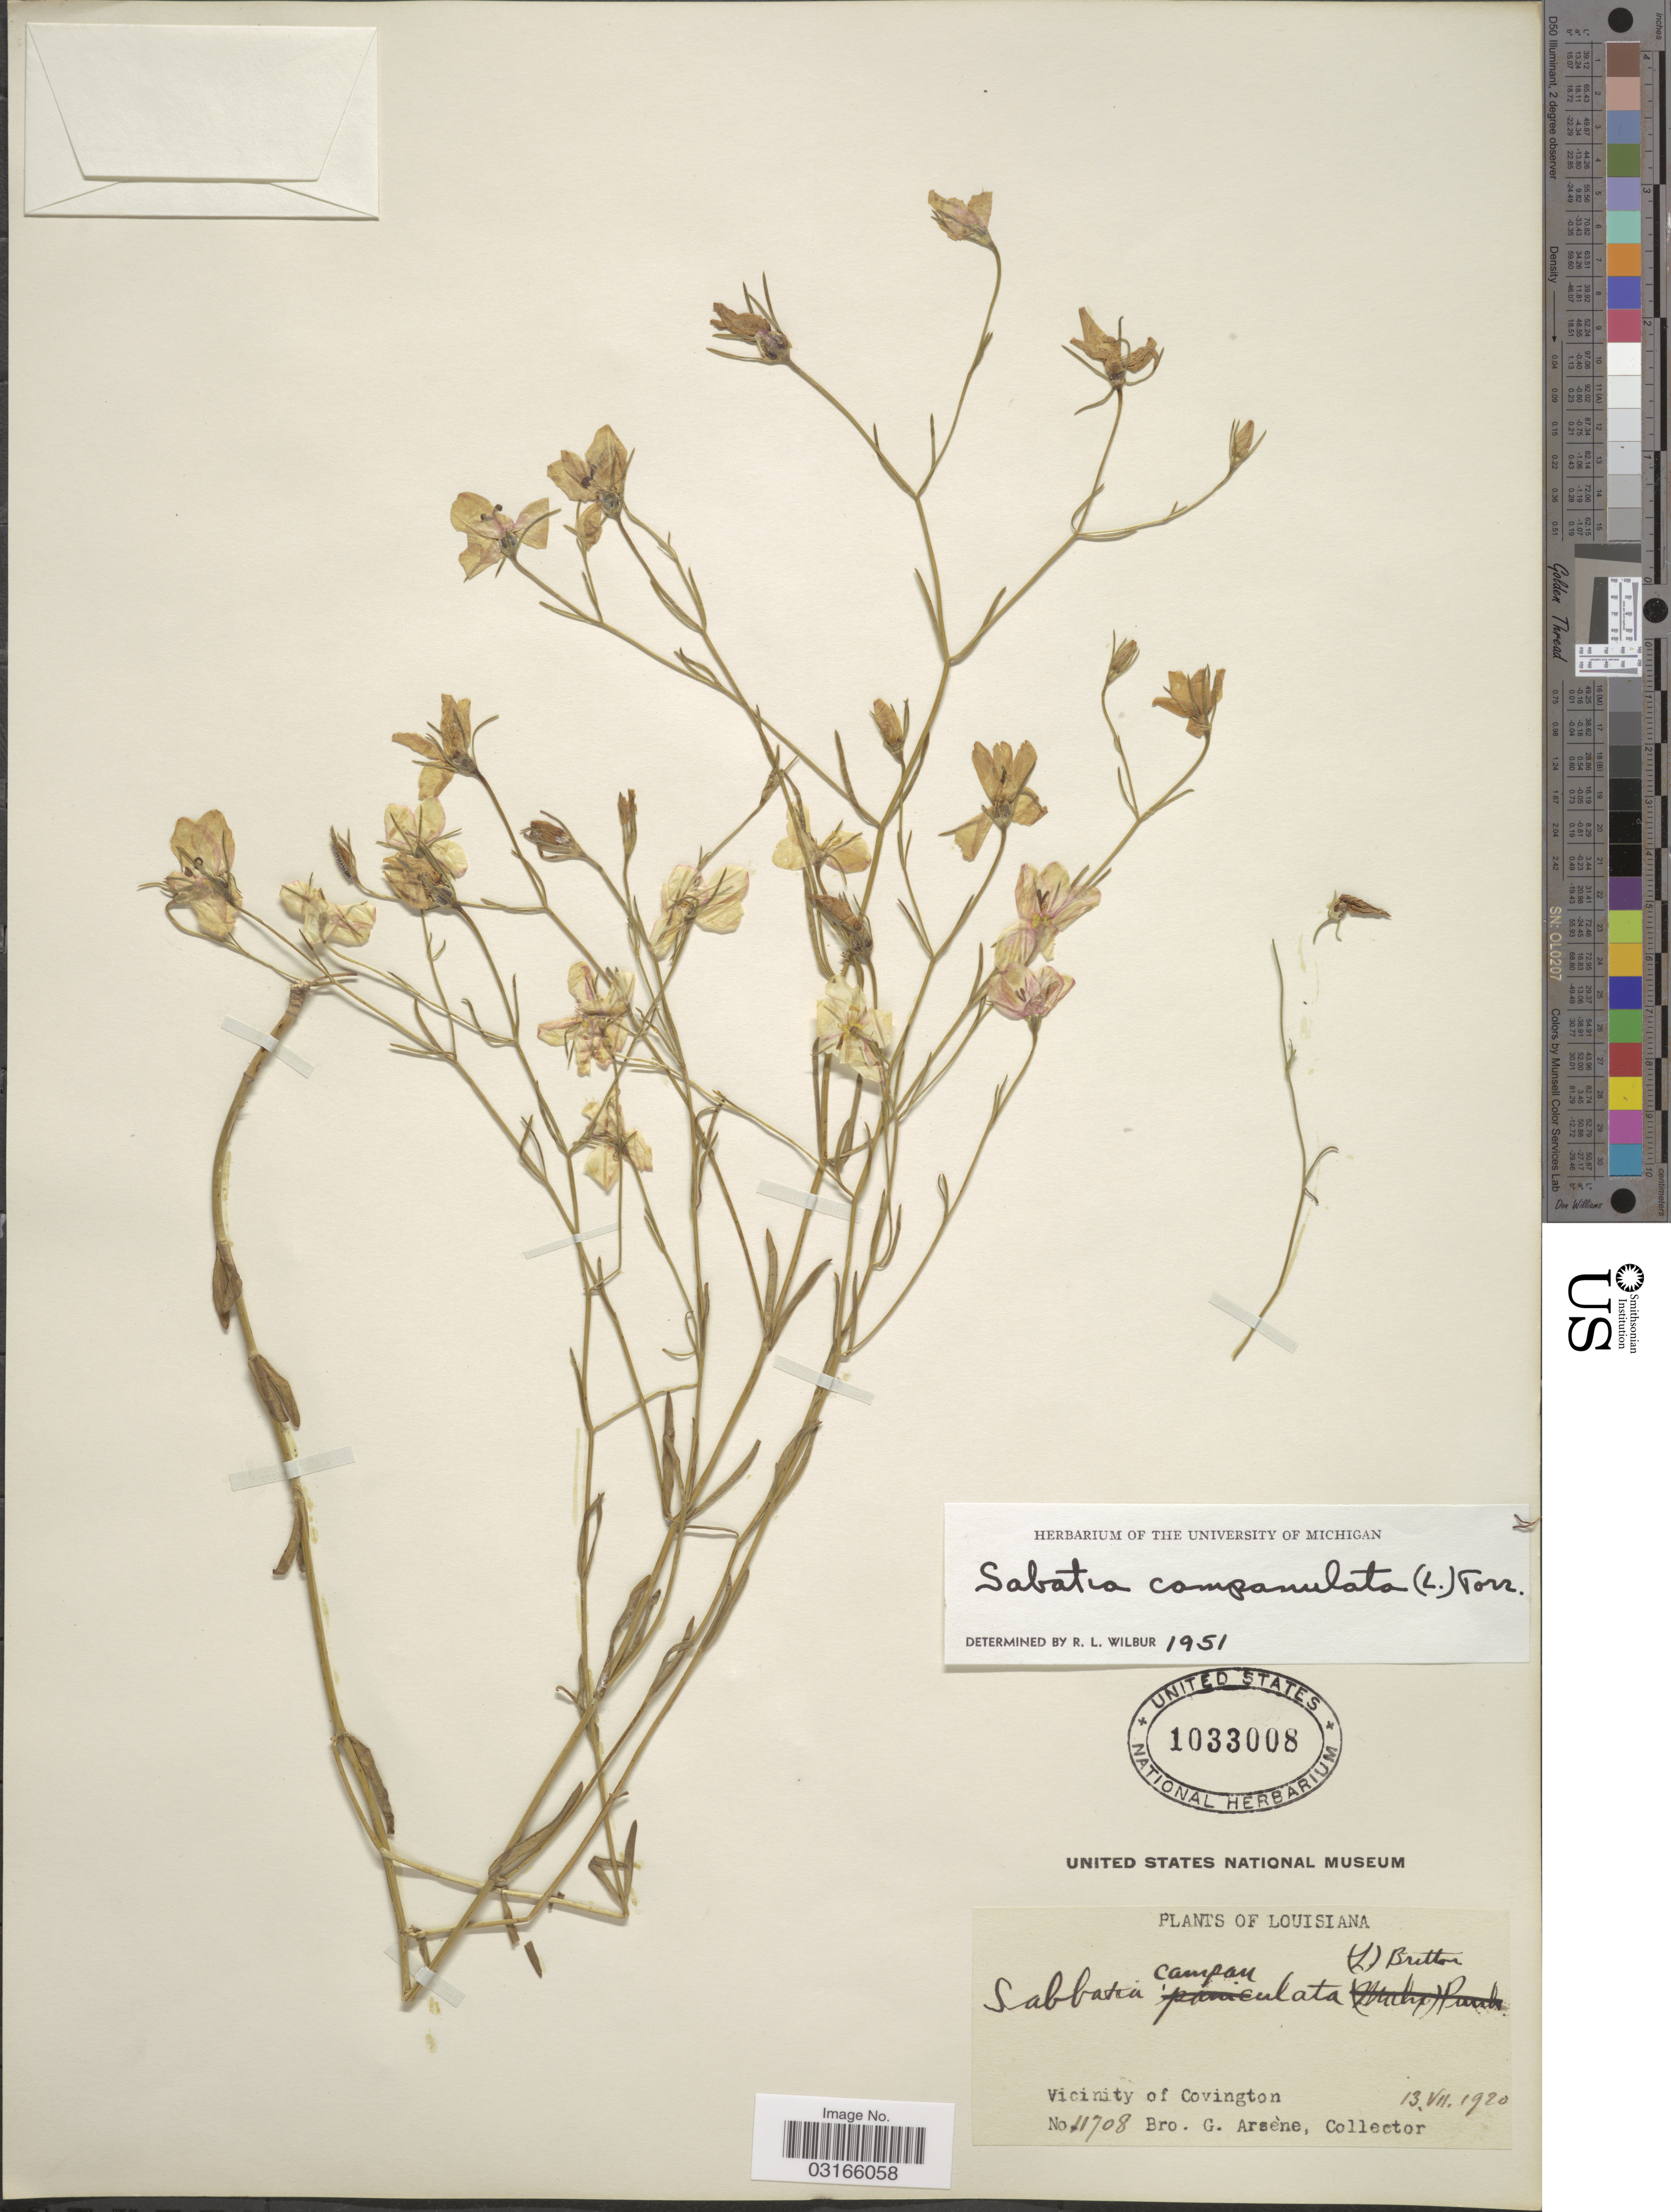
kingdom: Plantae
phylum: Tracheophyta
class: Magnoliopsida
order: Gentianales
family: Gentianaceae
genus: Sabatia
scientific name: Sabatia campanulata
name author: (L.) Torr.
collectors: Bro. G. Arsène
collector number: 11708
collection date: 1920-07-13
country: United States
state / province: Louisiana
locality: Vicinity of Covington.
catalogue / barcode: US 1033008